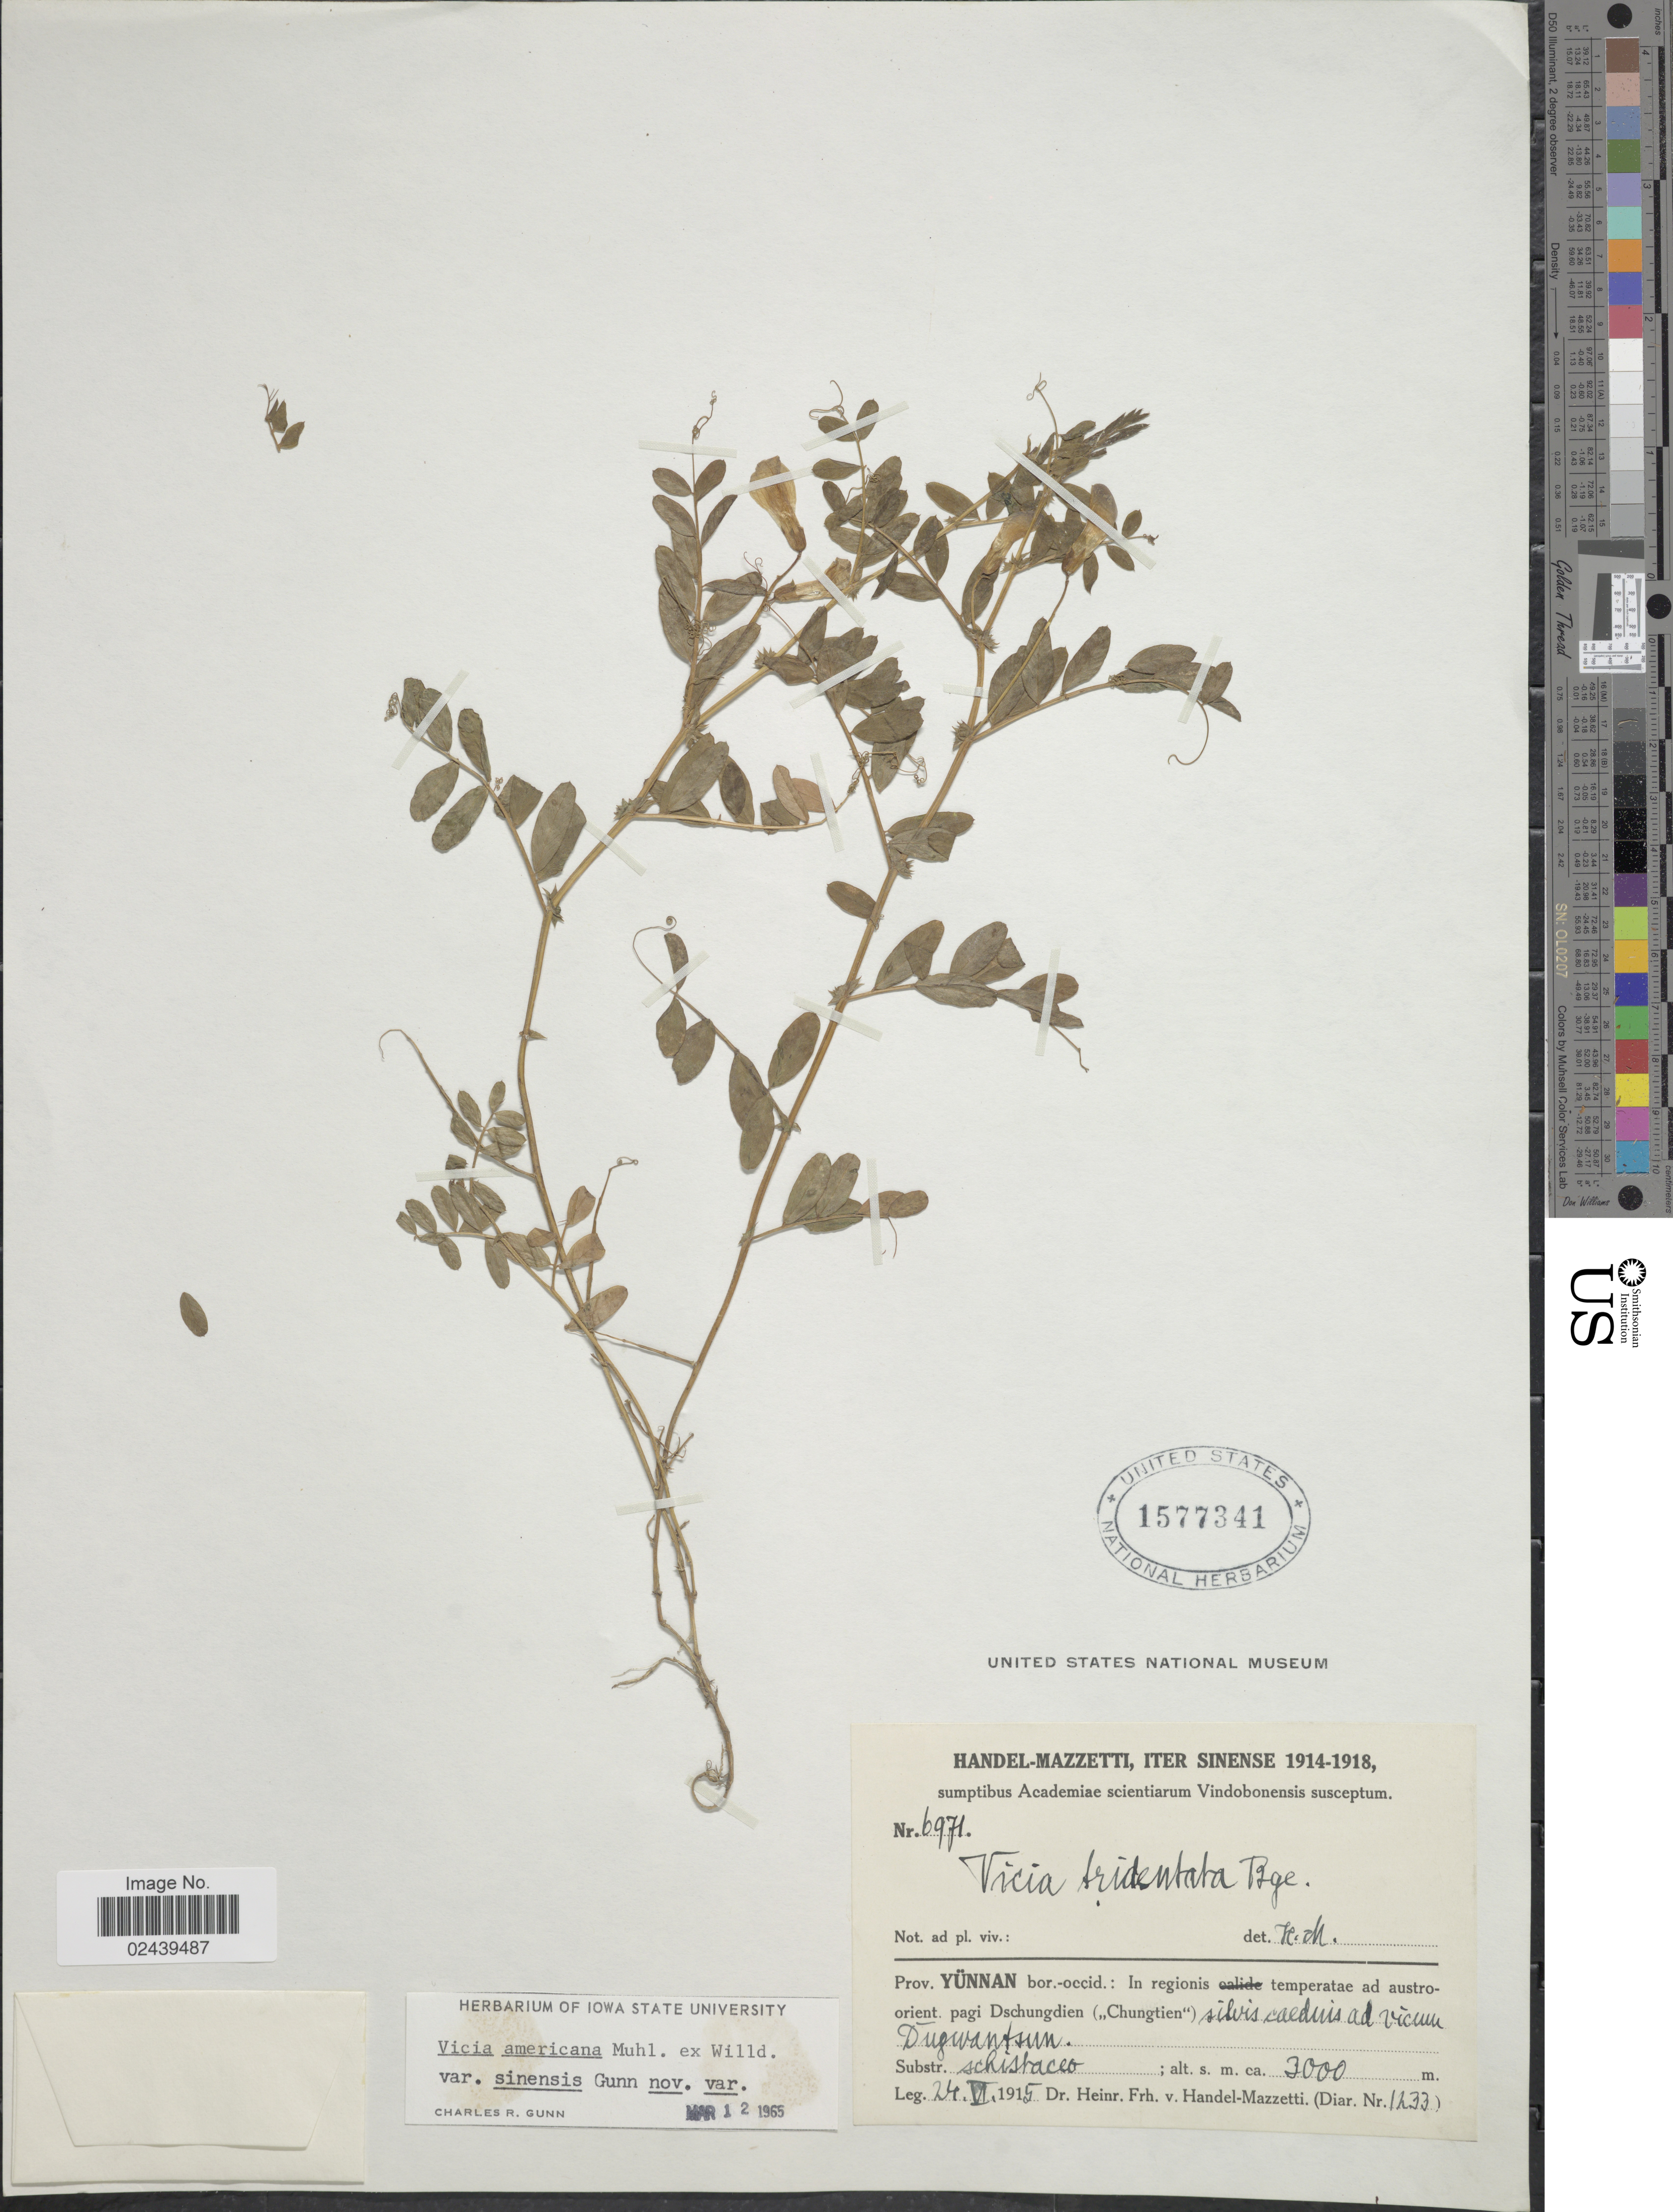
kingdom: Plantae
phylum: Tracheophyta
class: Magnoliopsida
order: Fabales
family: Fabaceae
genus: Vicia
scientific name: Vicia americana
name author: Muhl. ex Willd.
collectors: H. Handel-Mazzetti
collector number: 6971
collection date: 1915-06-24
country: China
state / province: Yunnan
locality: bord-occid: In regionis temperatae ad austro-orient pagi Dschungdoen (Chungtien) silvis caeduis ad vicum, Dugwantsum, Substr. Schistraceo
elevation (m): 3000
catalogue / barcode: US 1577341